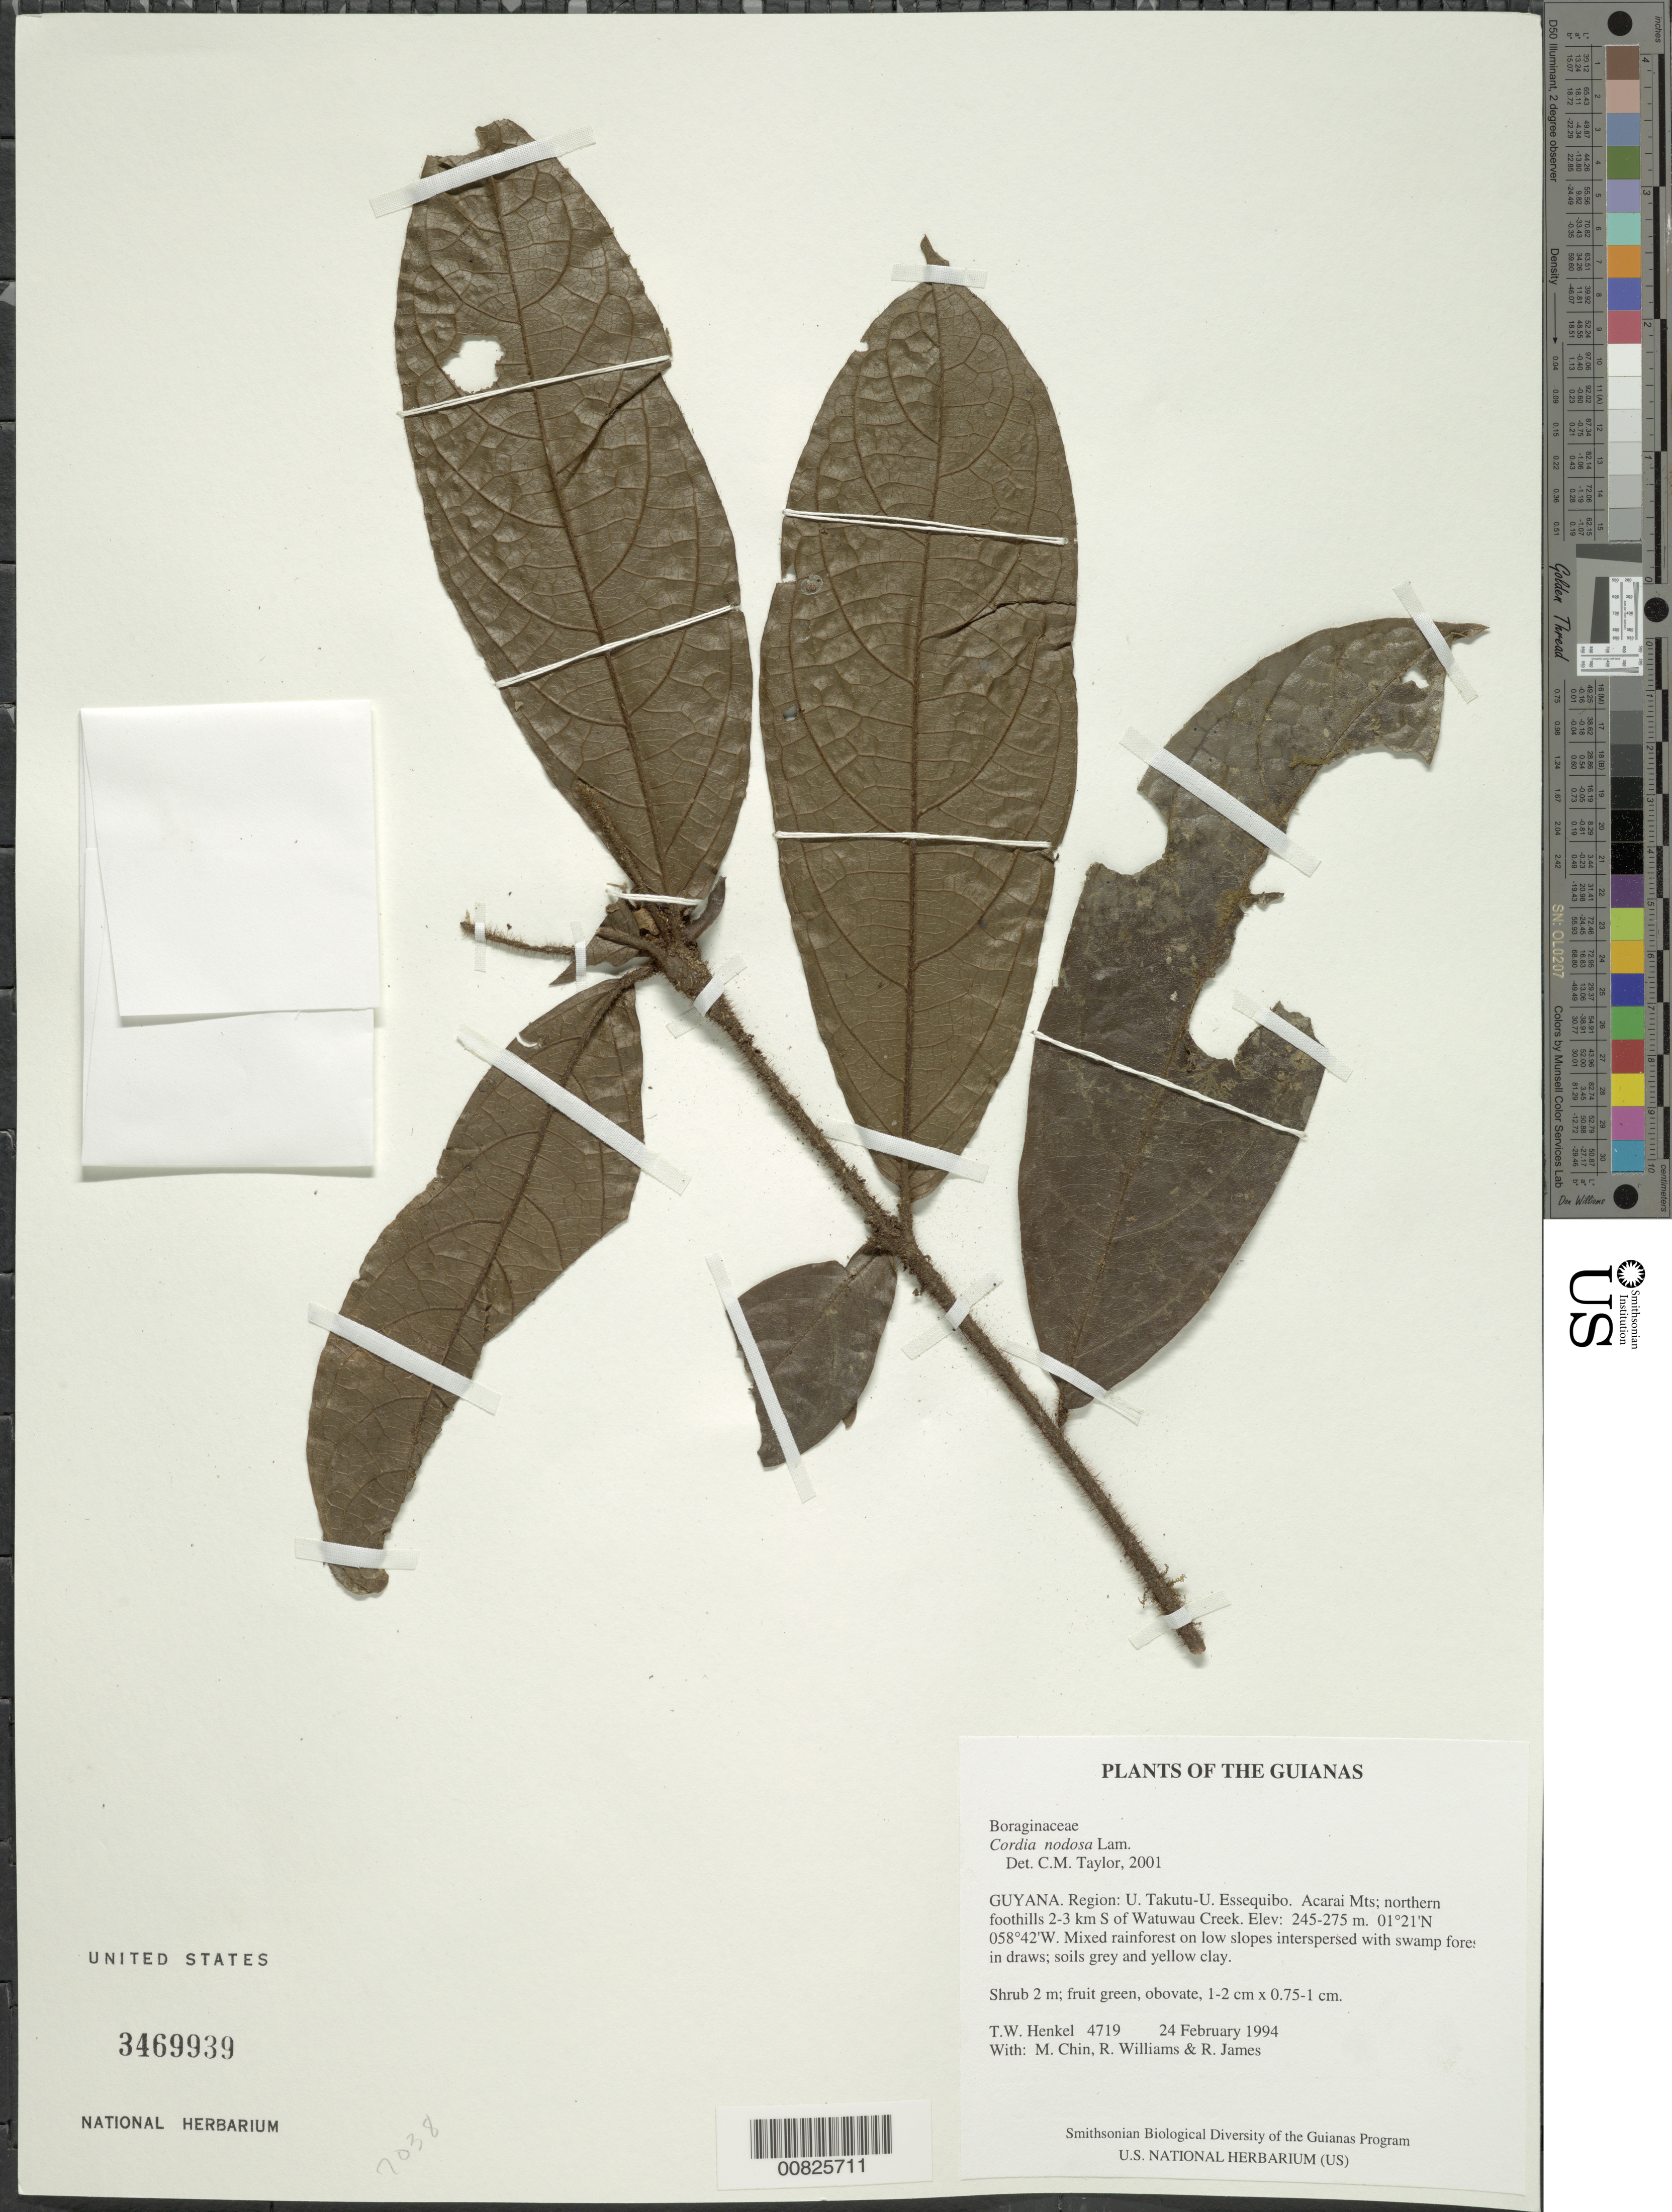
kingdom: Plantae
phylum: Tracheophyta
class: Magnoliopsida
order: Boraginales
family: Cordiaceae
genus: Cordia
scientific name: Cordia nodosa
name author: Lam.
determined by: Taylor, Charlotte M.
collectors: T. Henkel, M. Chin, R. Williams & R. James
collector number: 4719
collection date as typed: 24 February 1994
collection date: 1994-02-24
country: Guyana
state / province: U. Takutu-U. Essequibo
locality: Acarai Mts; northern foothills 2-3 km S of Watuwau Creek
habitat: Mixed rainforest on low slopes interspersed with swamp forest in draws; soils grey and yellow clay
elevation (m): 245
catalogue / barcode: US 3469939